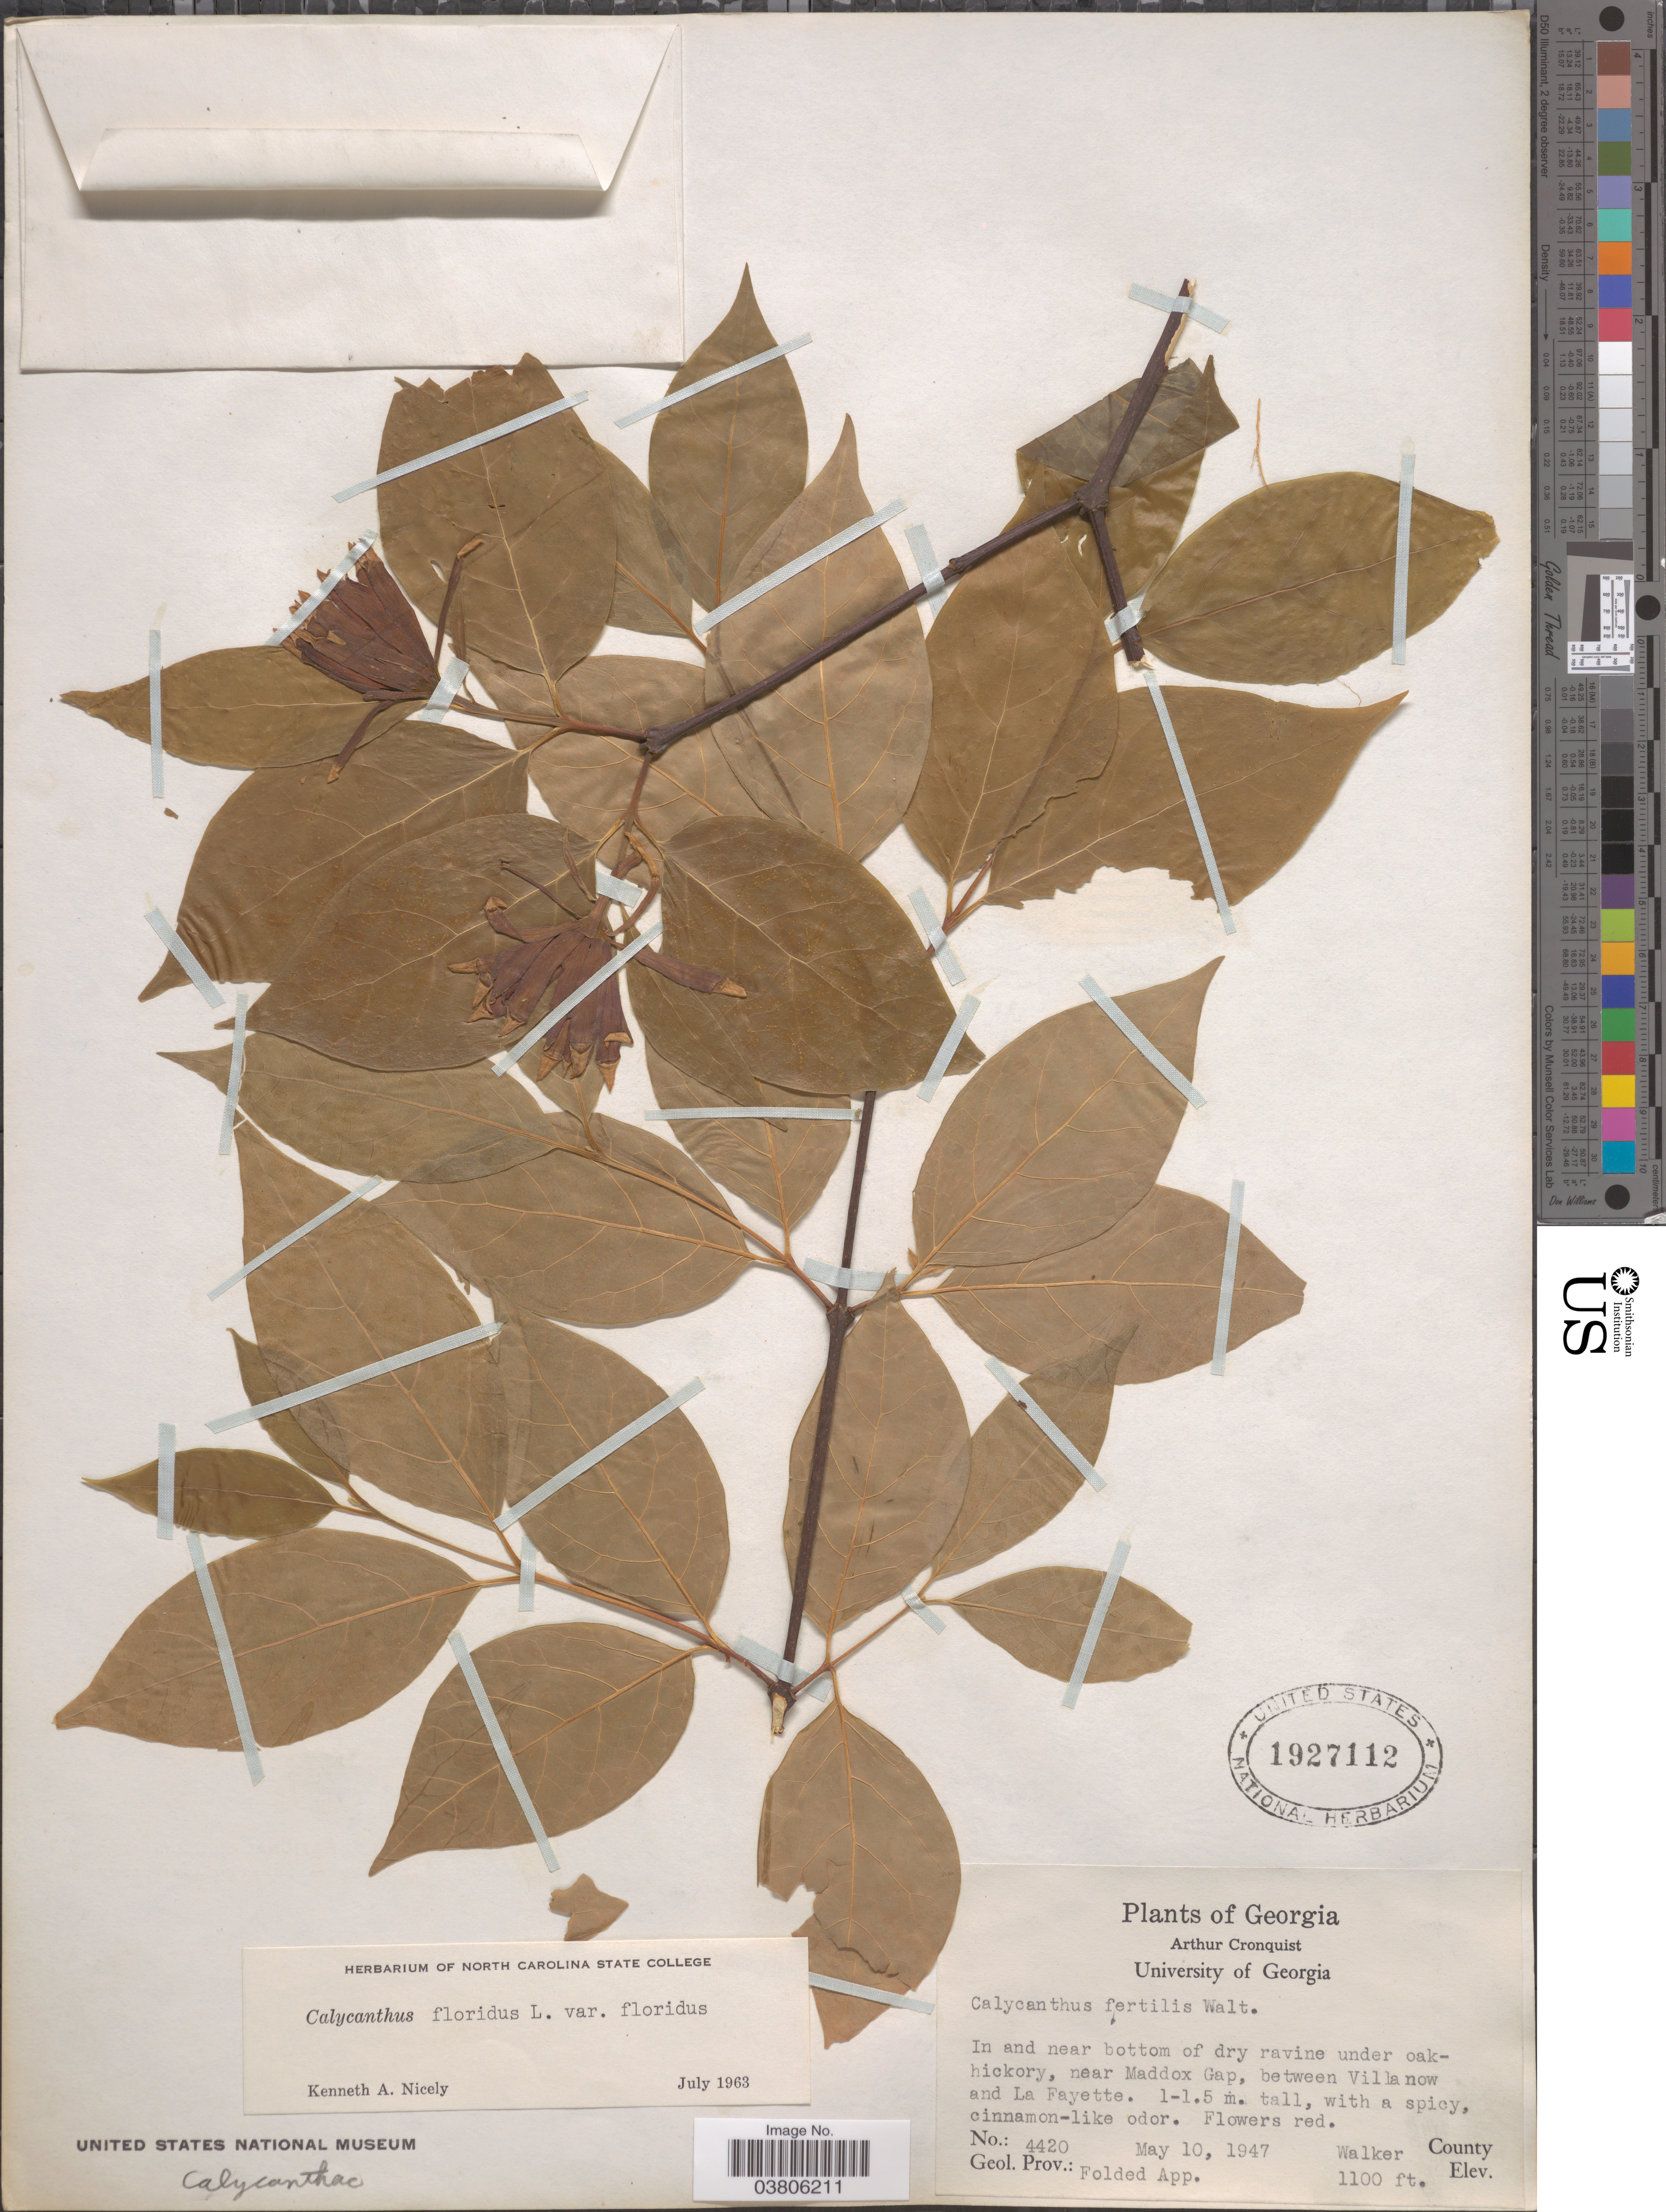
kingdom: Plantae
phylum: Tracheophyta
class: Magnoliopsida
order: Laurales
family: Calycanthaceae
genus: Calycanthus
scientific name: Calycanthus floridus var. floridus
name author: L.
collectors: A. J. Cronquist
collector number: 4420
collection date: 1947-05-10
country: United States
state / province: Georgia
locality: Near Maddox Gap, between Villa now and La Fayette. Walker County. Geol. Prov.: Folded App.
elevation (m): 335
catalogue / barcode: US 1927112